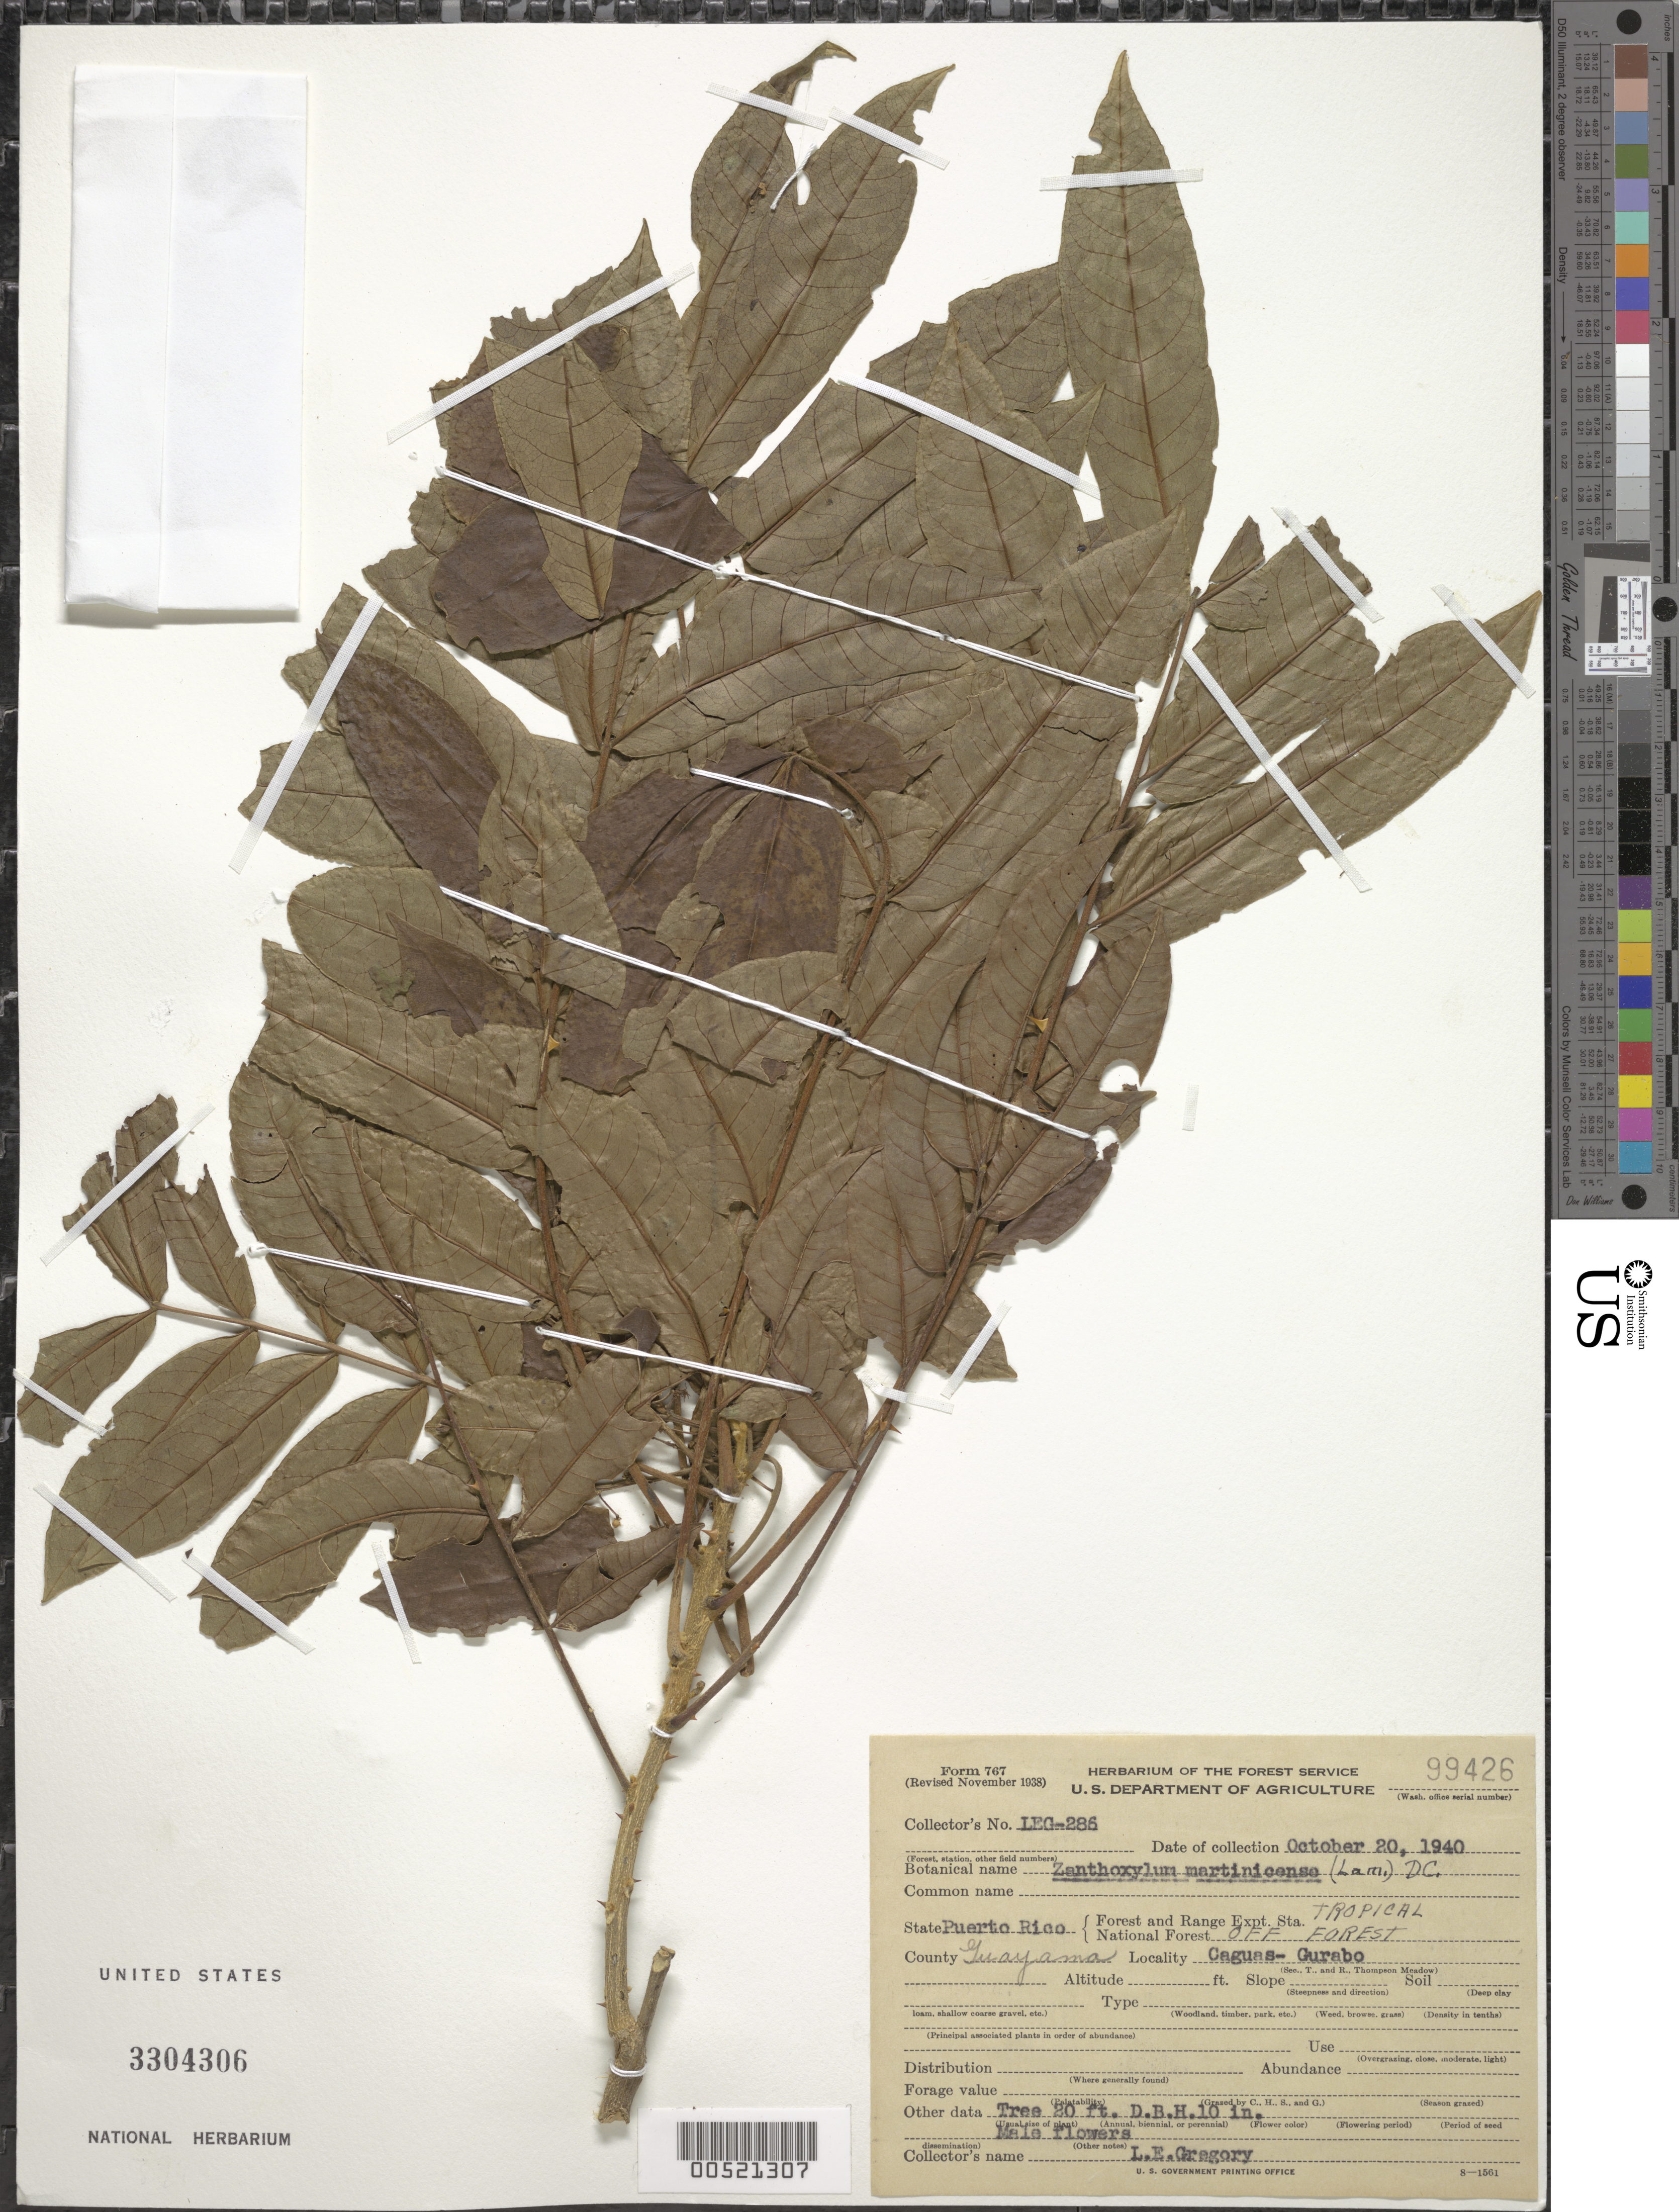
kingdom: Plantae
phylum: Tracheophyta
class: Magnoliopsida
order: Sapindales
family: Rutaceae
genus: Zanthoxylum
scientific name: Zanthoxylum martinicense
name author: (Lam.) DC.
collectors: L. E. Gregory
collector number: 286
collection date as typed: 20 Oct 1940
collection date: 1940-10-20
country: Puerto Rico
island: Greater Antilles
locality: Caguas - Gurabo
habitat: Tropical OFF forest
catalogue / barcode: US 3304306